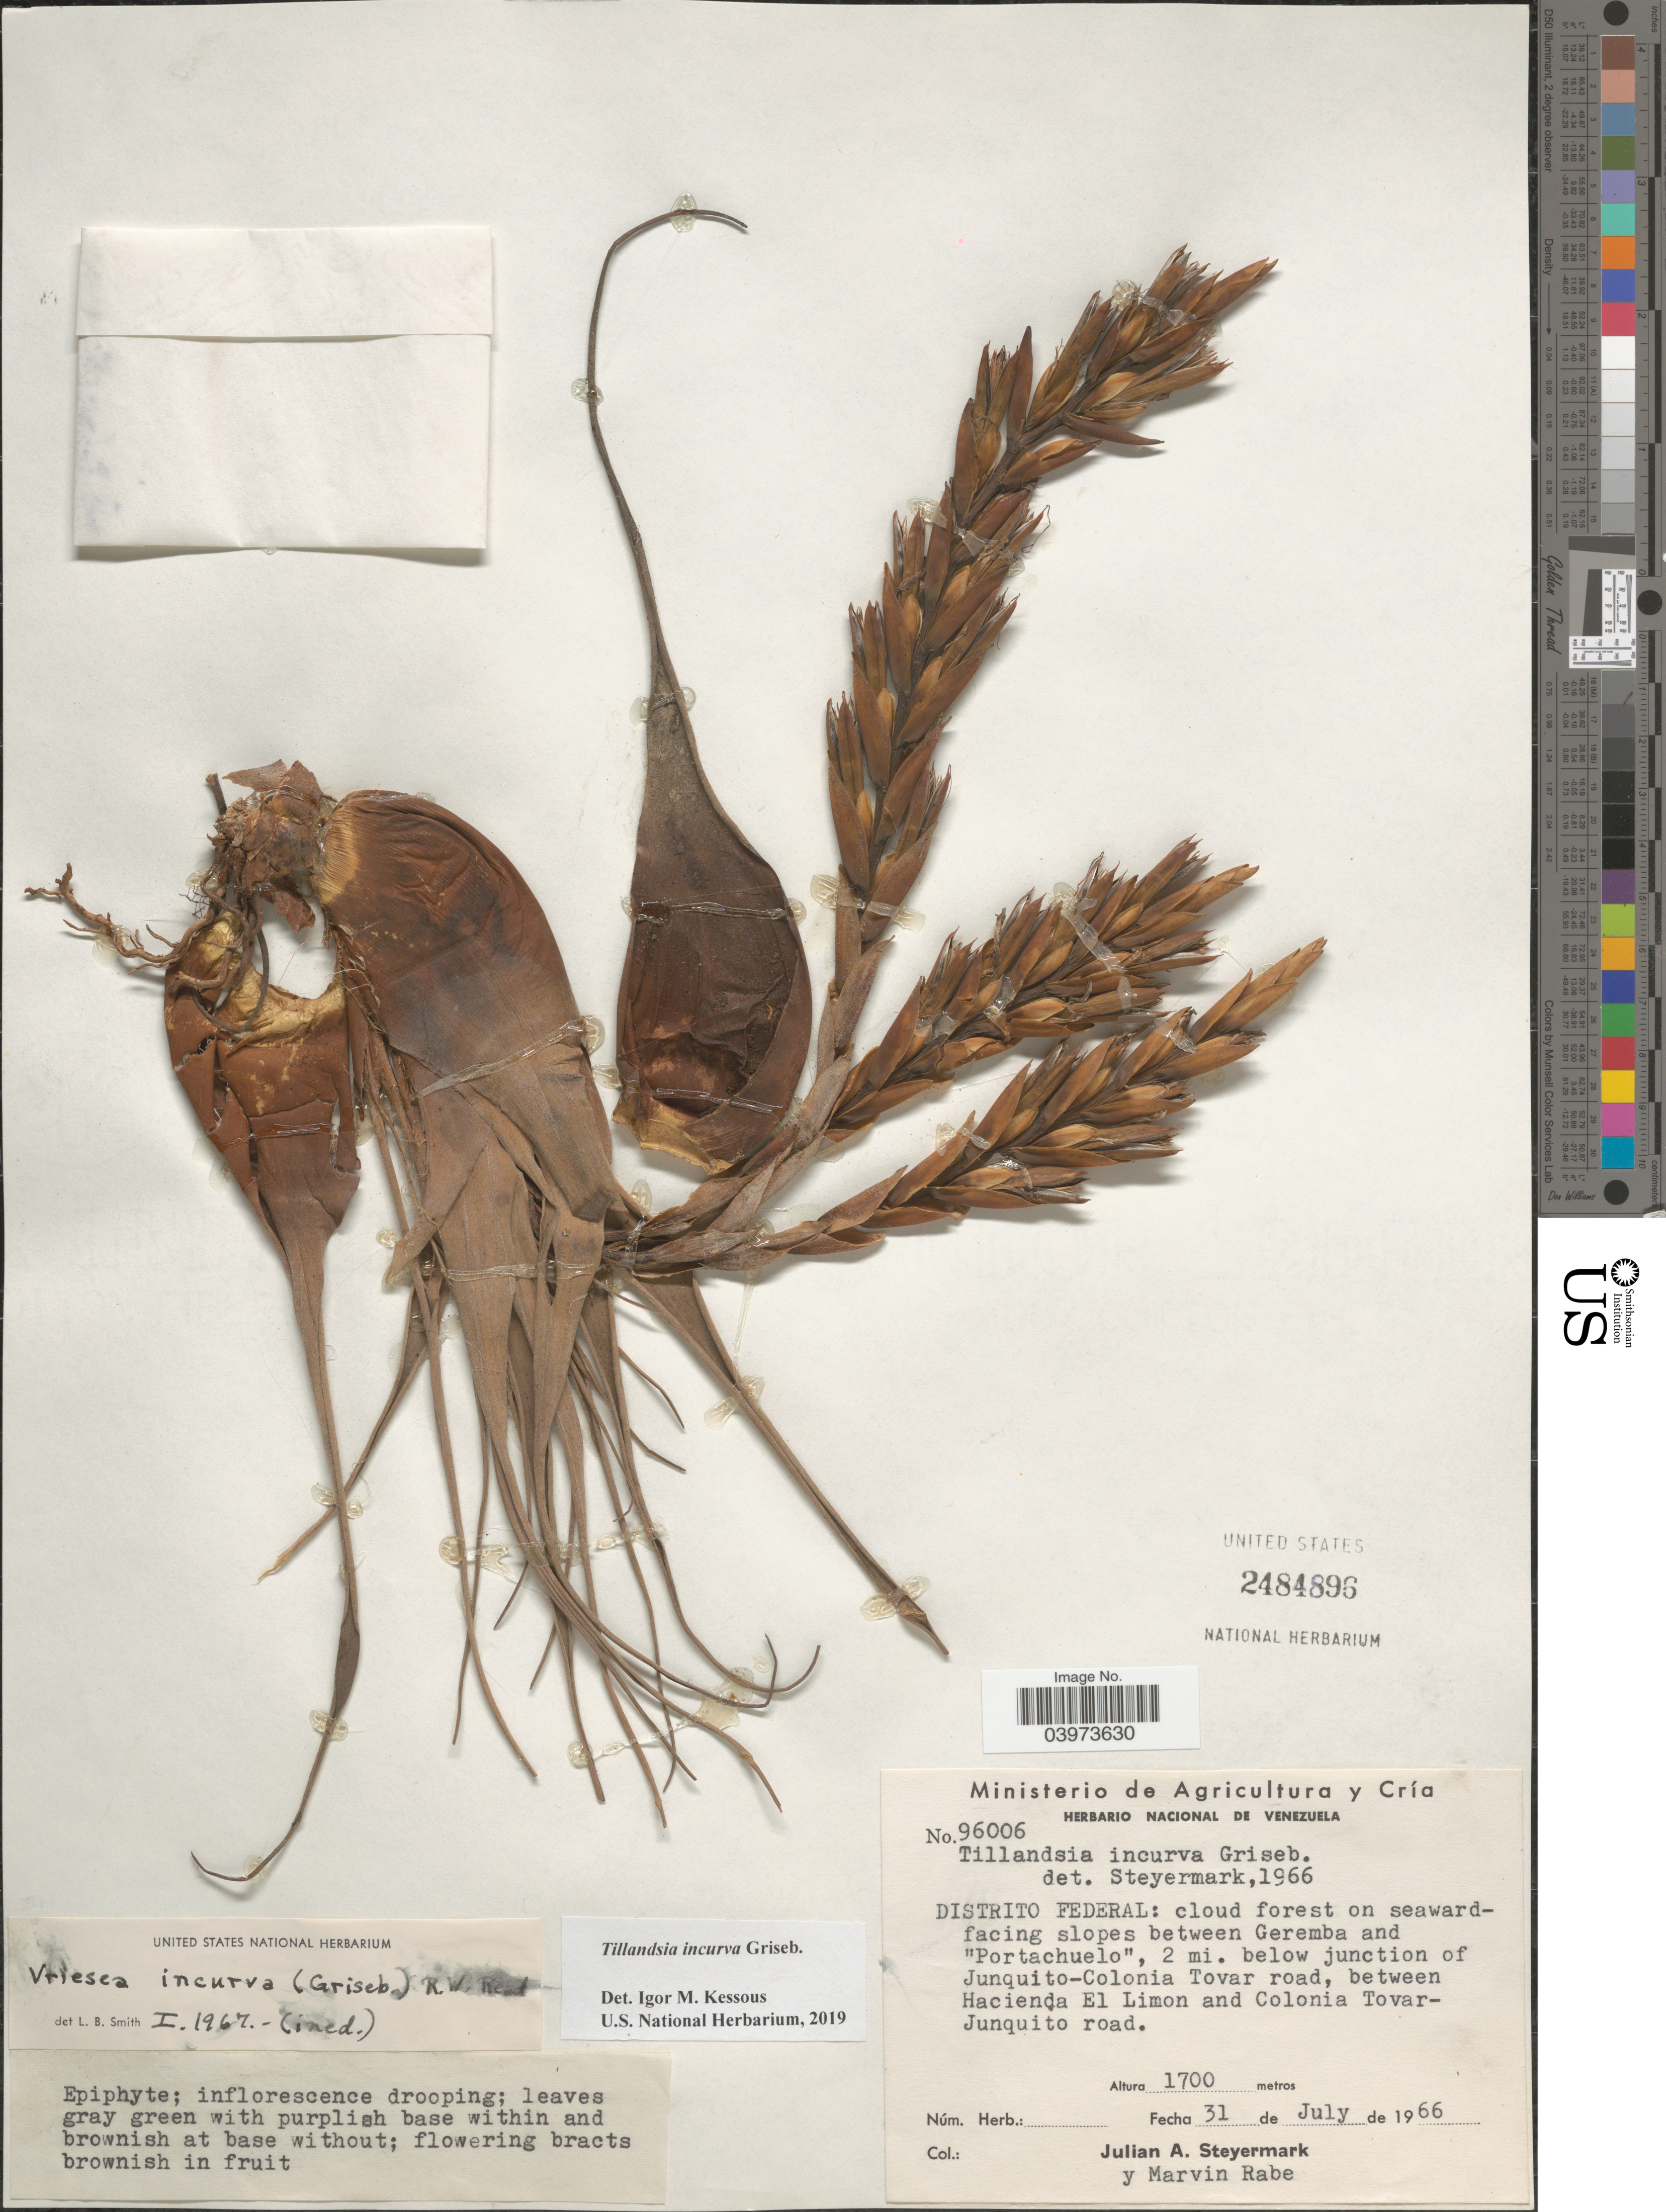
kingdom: Plantae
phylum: Tracheophyta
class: Liliopsida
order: Poales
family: Bromeliaceae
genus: Tillandsia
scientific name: Tillandsia incurva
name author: Griseb.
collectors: J. Steyermark & M. Rabe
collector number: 96006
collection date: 1966-07-31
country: Venezuela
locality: Distrito Federal: cloud forest on seaward-facing slopes between Geremba and "Portachuelo", 2 mi. below junction of Junquito-Colonia Tovar road, between Hacienda El Limon and Colonia Tovar-Junquito road.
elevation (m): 1700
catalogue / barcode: US 2484896